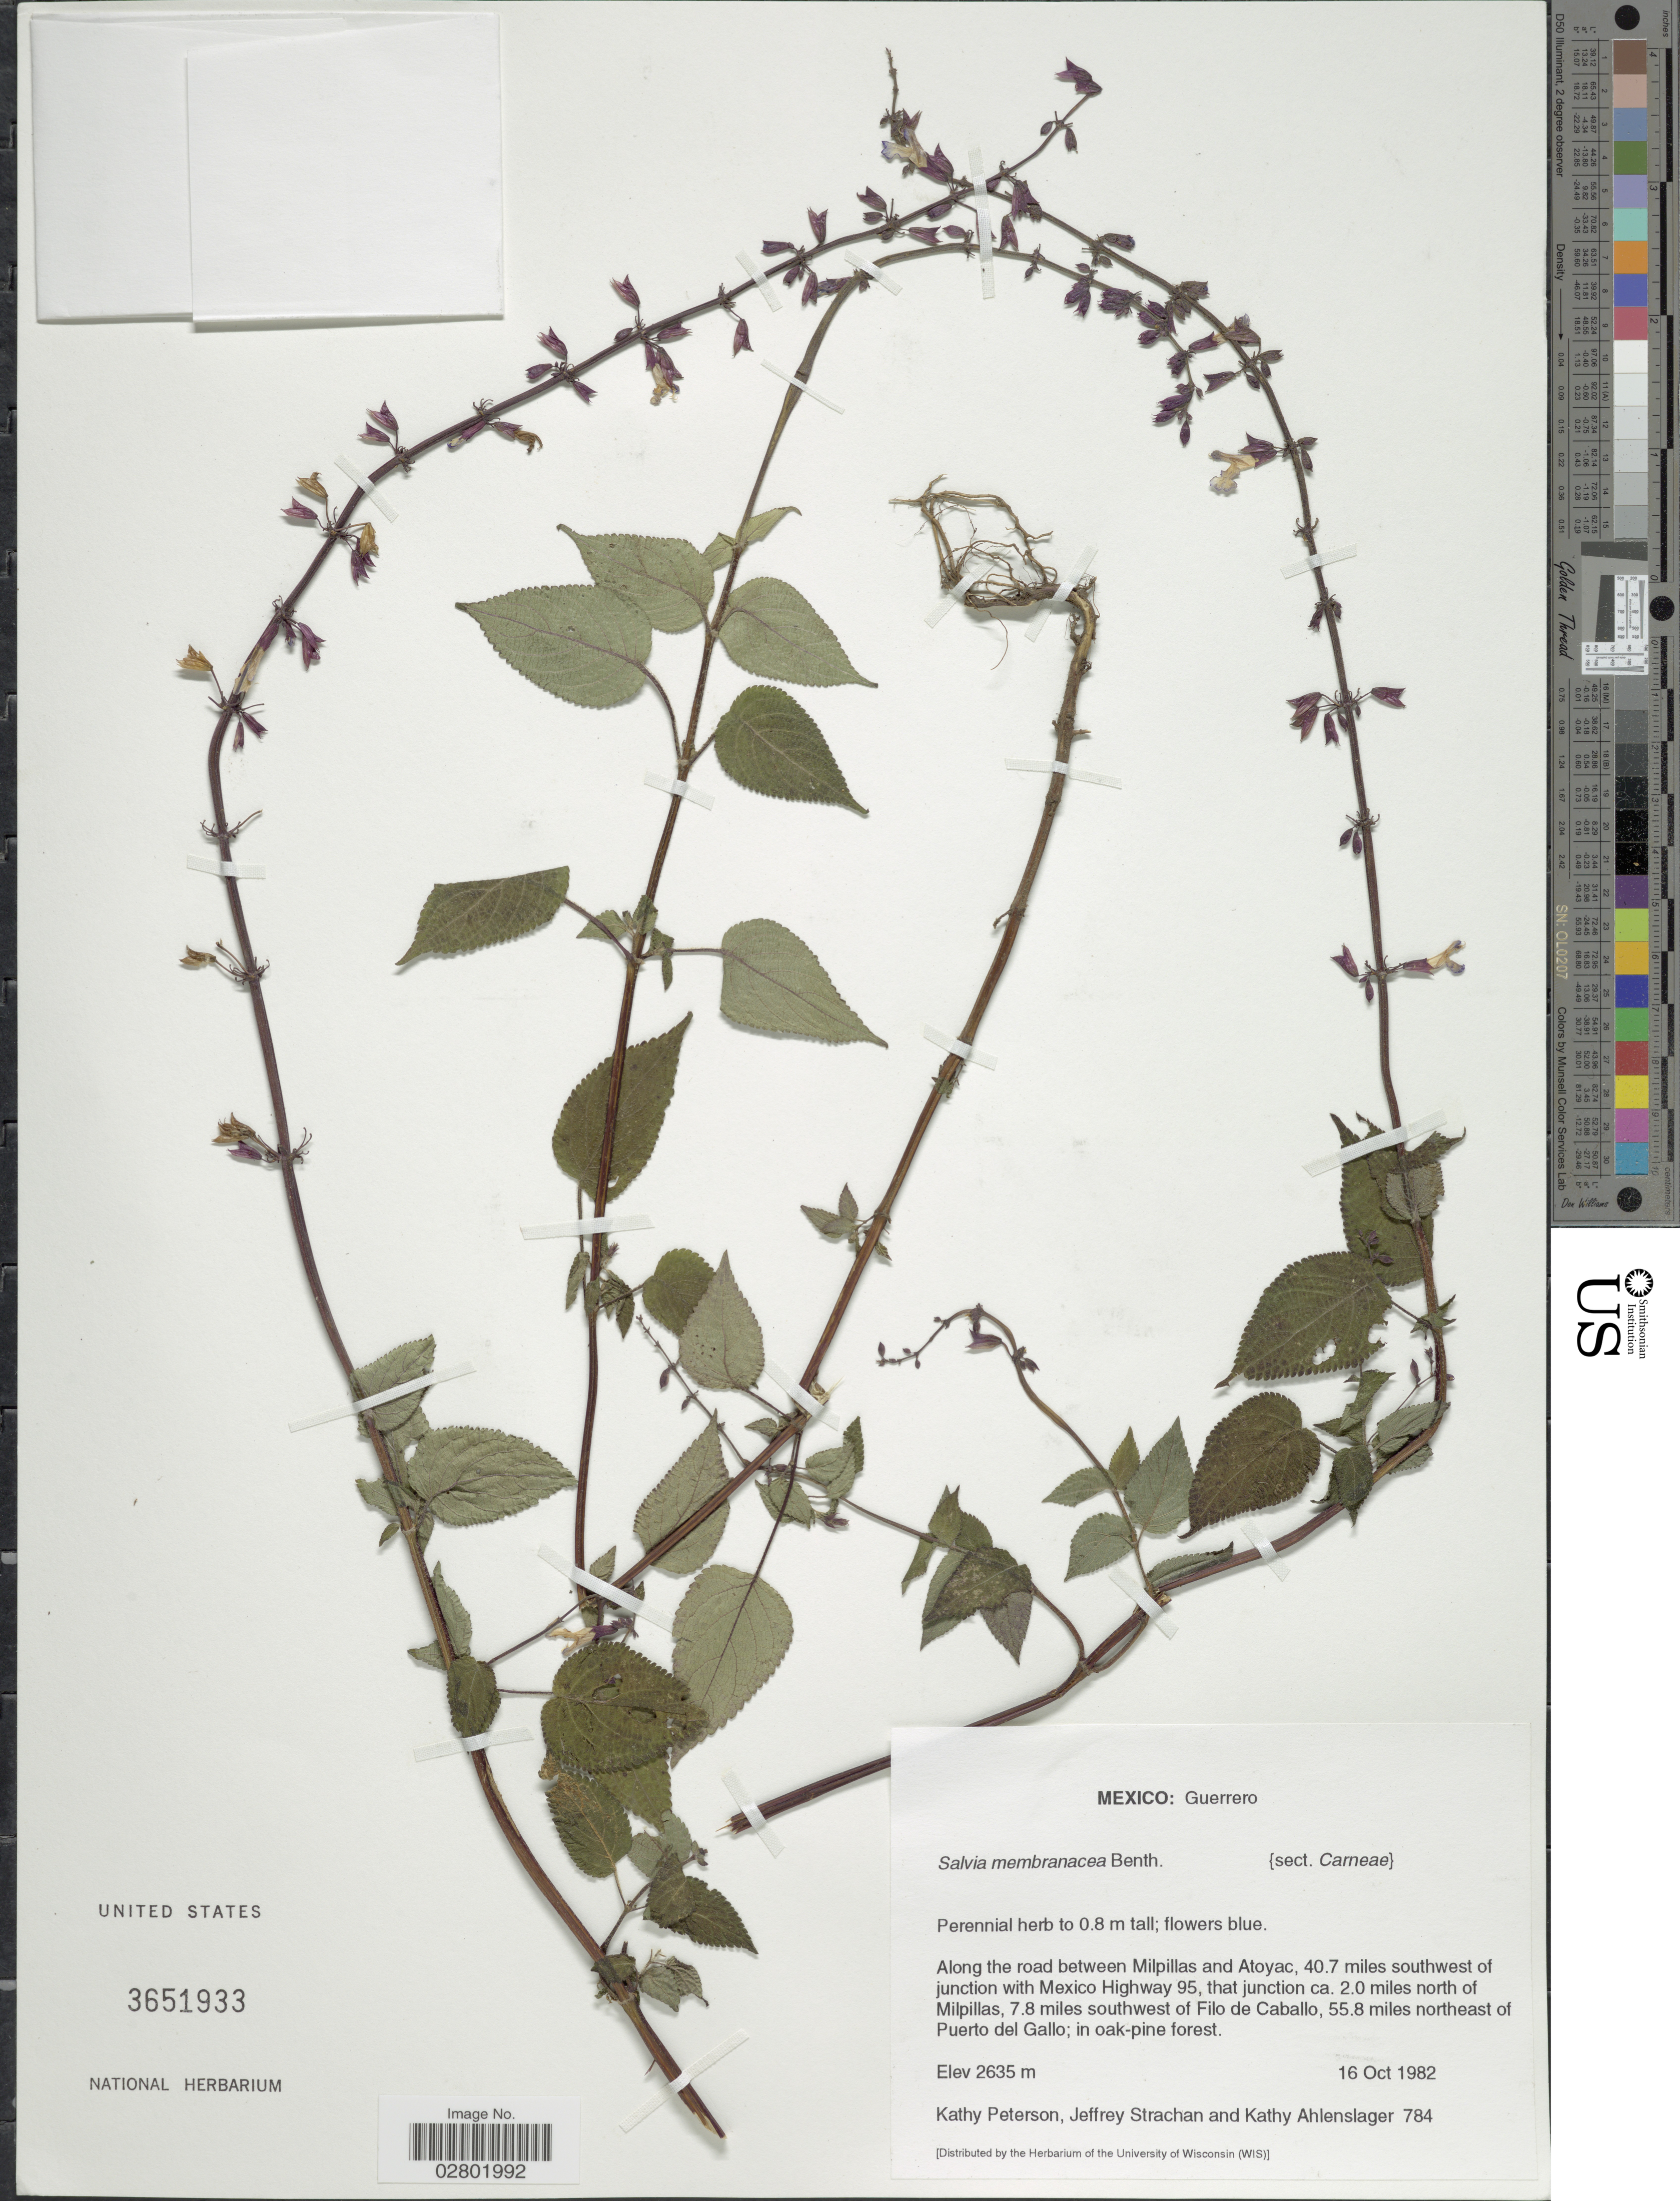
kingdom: Plantae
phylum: Tracheophyta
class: Magnoliopsida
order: Lamiales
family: Lamiaceae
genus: Salvia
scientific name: Salvia membranacea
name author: Benth.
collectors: K. Peterson, J. Strachan & K. Ahlenslager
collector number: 784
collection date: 1982-10-16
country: Mexico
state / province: Guerrero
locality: Along the road between Milpillas and Atoyac, 40.7 miles southwest of junction with Mexico Highway 95, that junction ca. 2.0 miles north of Milpillas, 7.8 miles southwest of Filo de Caballo, 55.8 miles northeast of Puerto del Gallo.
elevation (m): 2635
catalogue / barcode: US 3651933